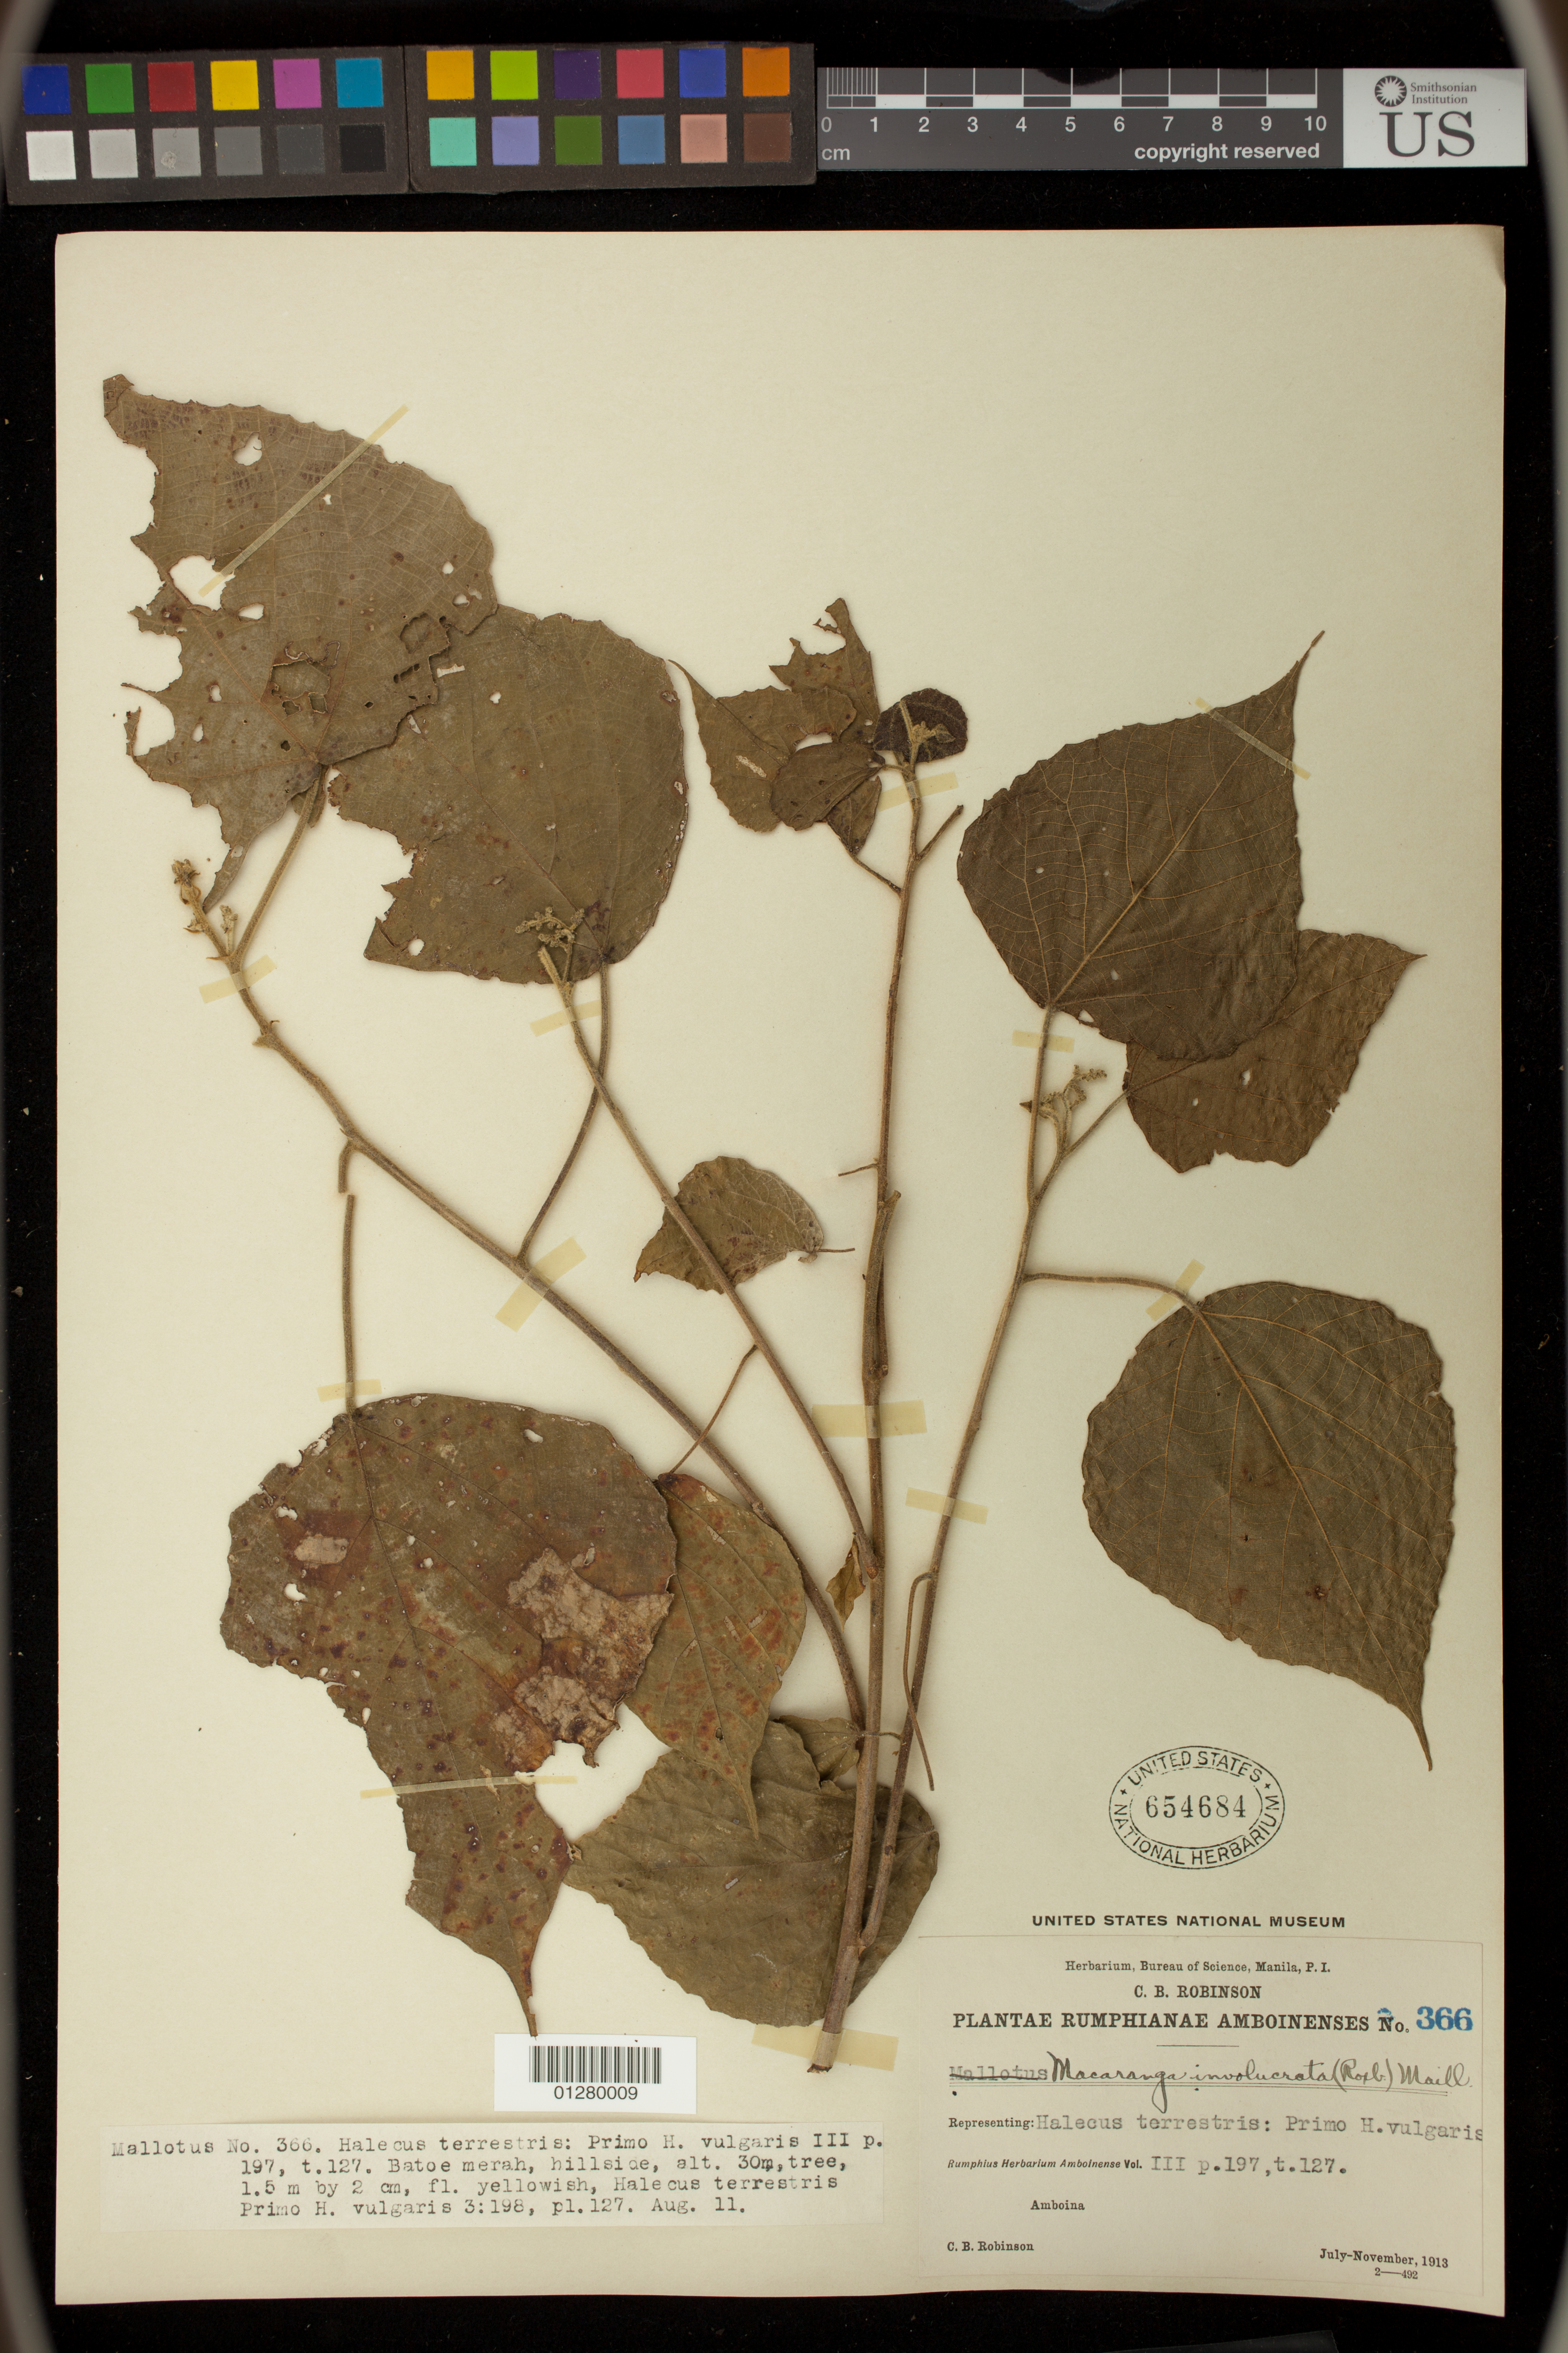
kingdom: Plantae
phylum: Tracheophyta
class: Magnoliopsida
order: Malpighiales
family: Euphorbiaceae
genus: Macaranga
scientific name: Macaranga involucrata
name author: (Roxb.) Baill.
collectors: C. Robinson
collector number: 366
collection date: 1913-08-11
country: Indonesia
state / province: Maluku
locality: Batoe merah, hillside; Amboina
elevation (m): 30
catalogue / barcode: US 654684